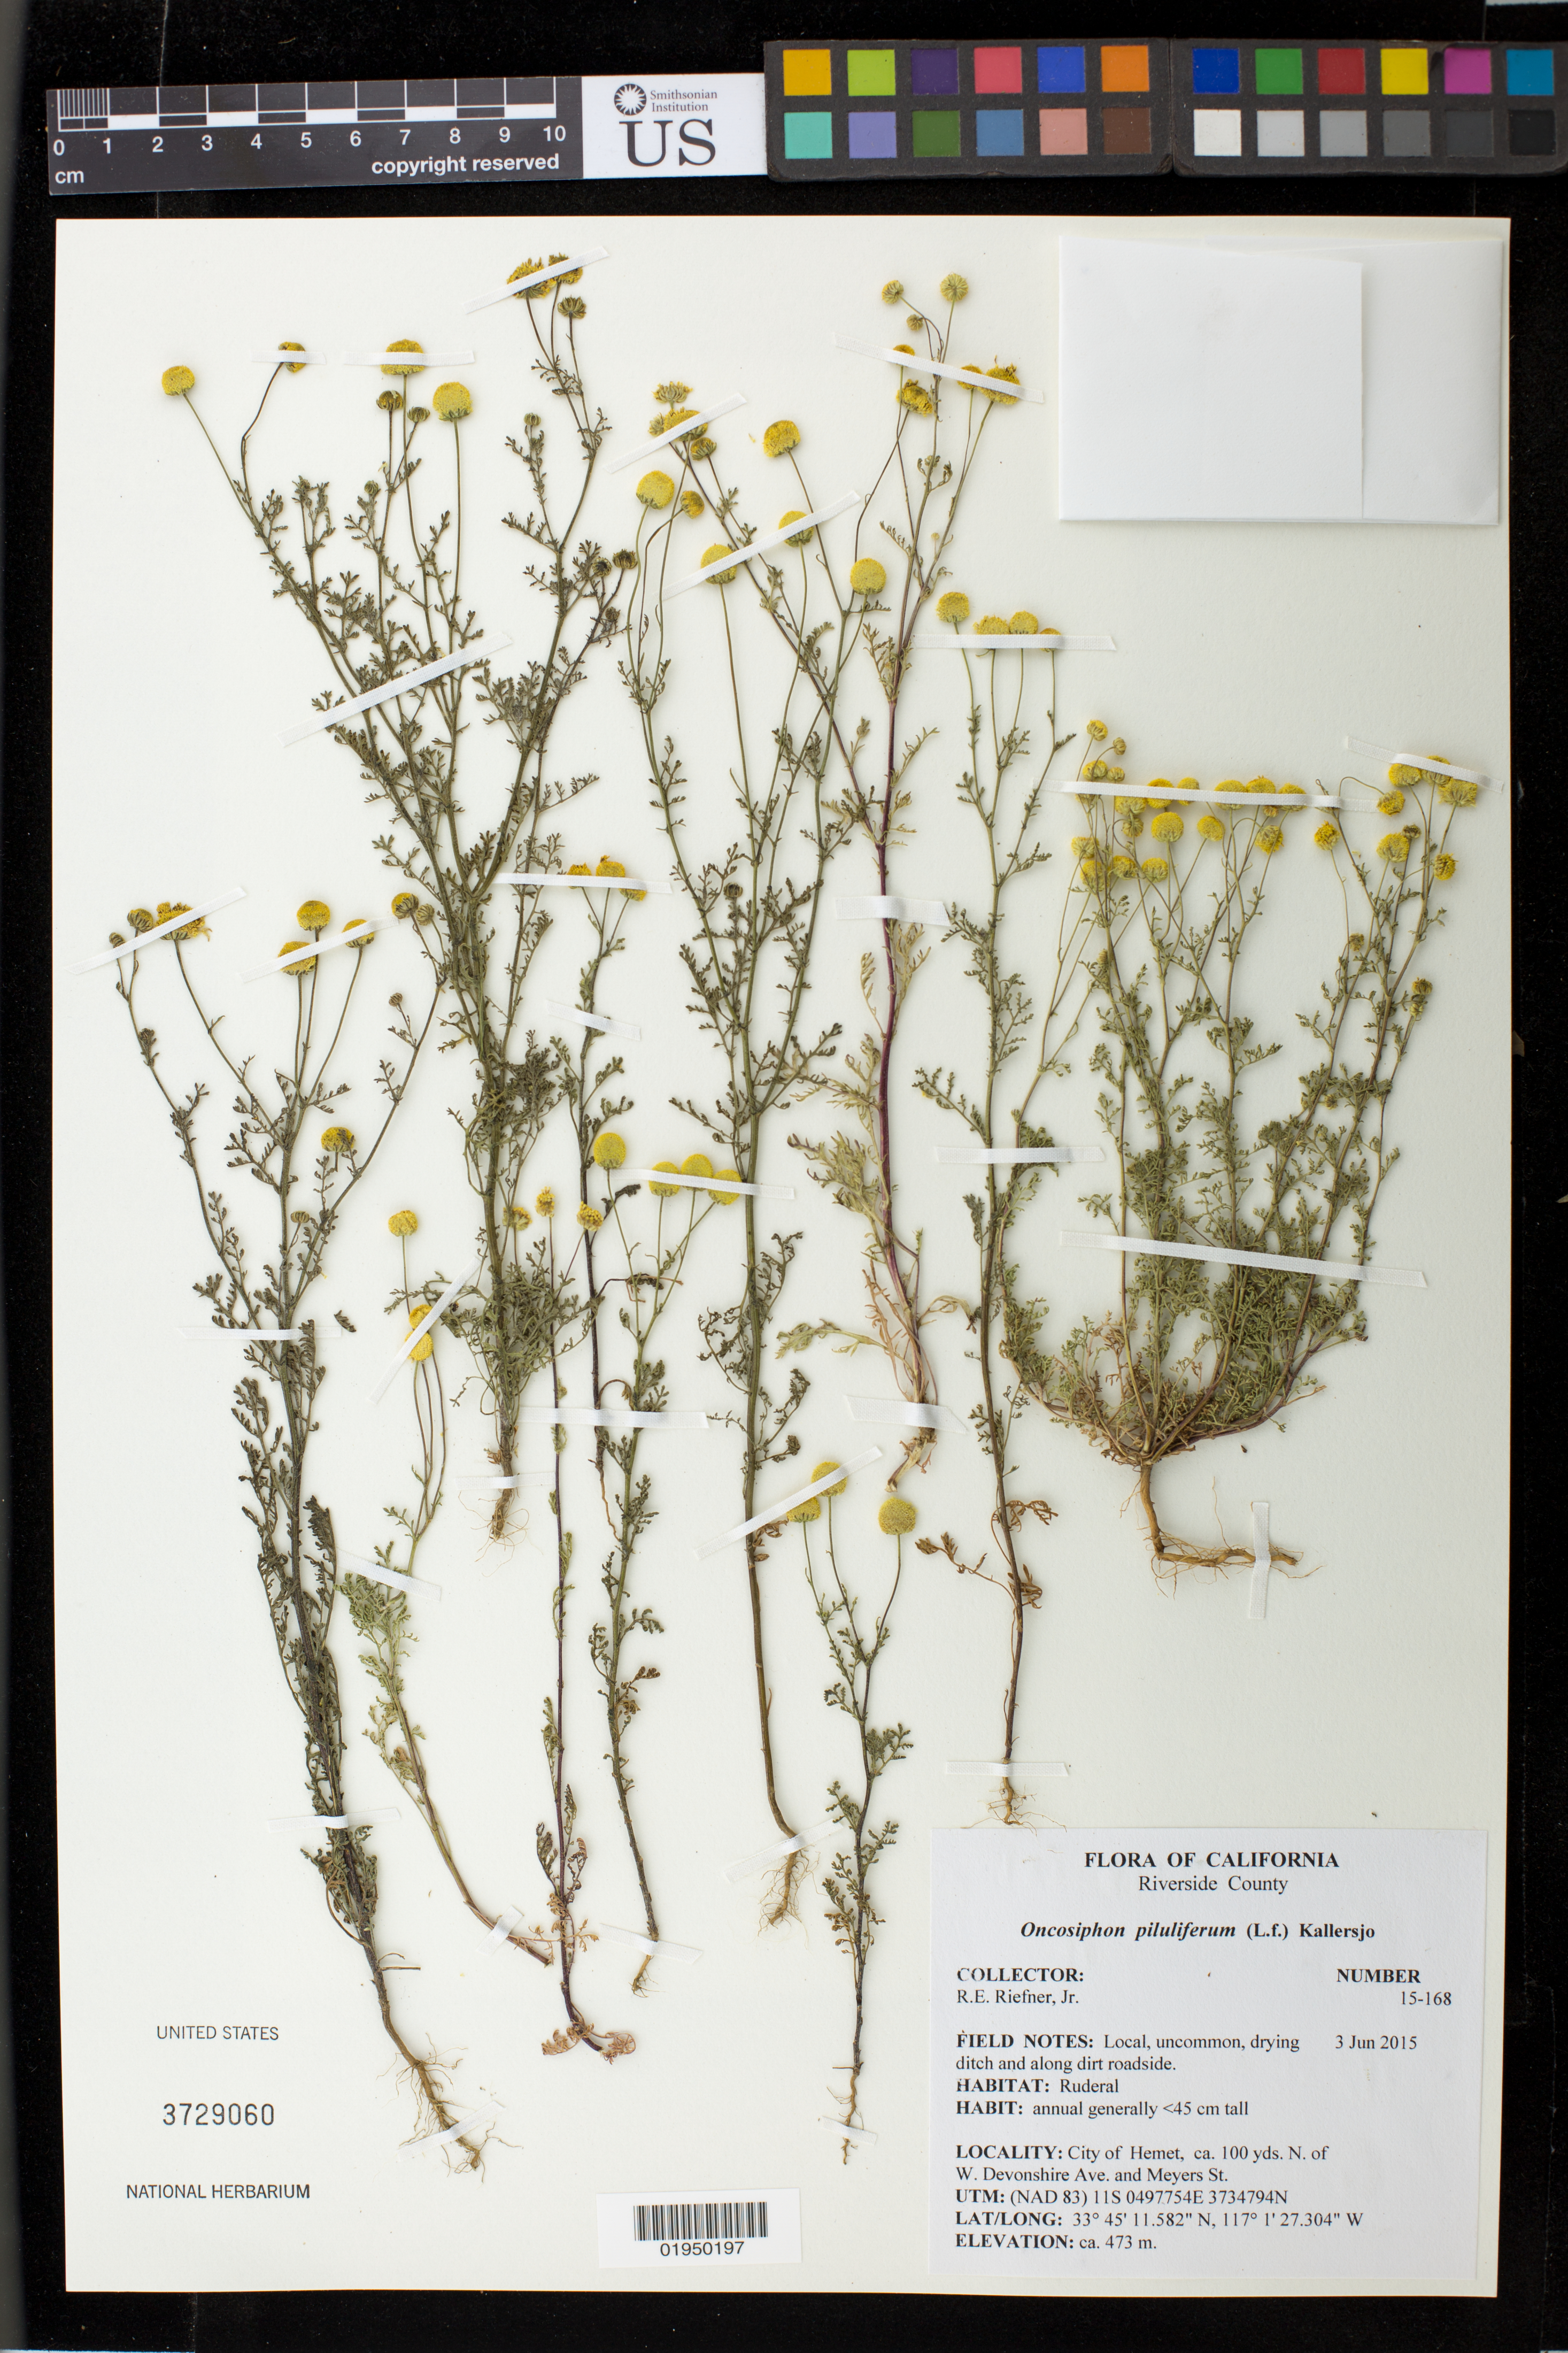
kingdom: Plantae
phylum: Tracheophyta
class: Magnoliopsida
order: Asterales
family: Asteraceae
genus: Oncosiphon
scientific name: Oncosiphon piluliferum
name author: (L. f.) Källersjö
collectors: R. Riefner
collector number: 15-168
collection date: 2015-06-03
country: United States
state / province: California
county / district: Riverside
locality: City of Hemet, ca. 100 yds. N. of W. Devionshire Ave. and Meyers St.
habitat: Ruderal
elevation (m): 473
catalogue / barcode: US 3729060